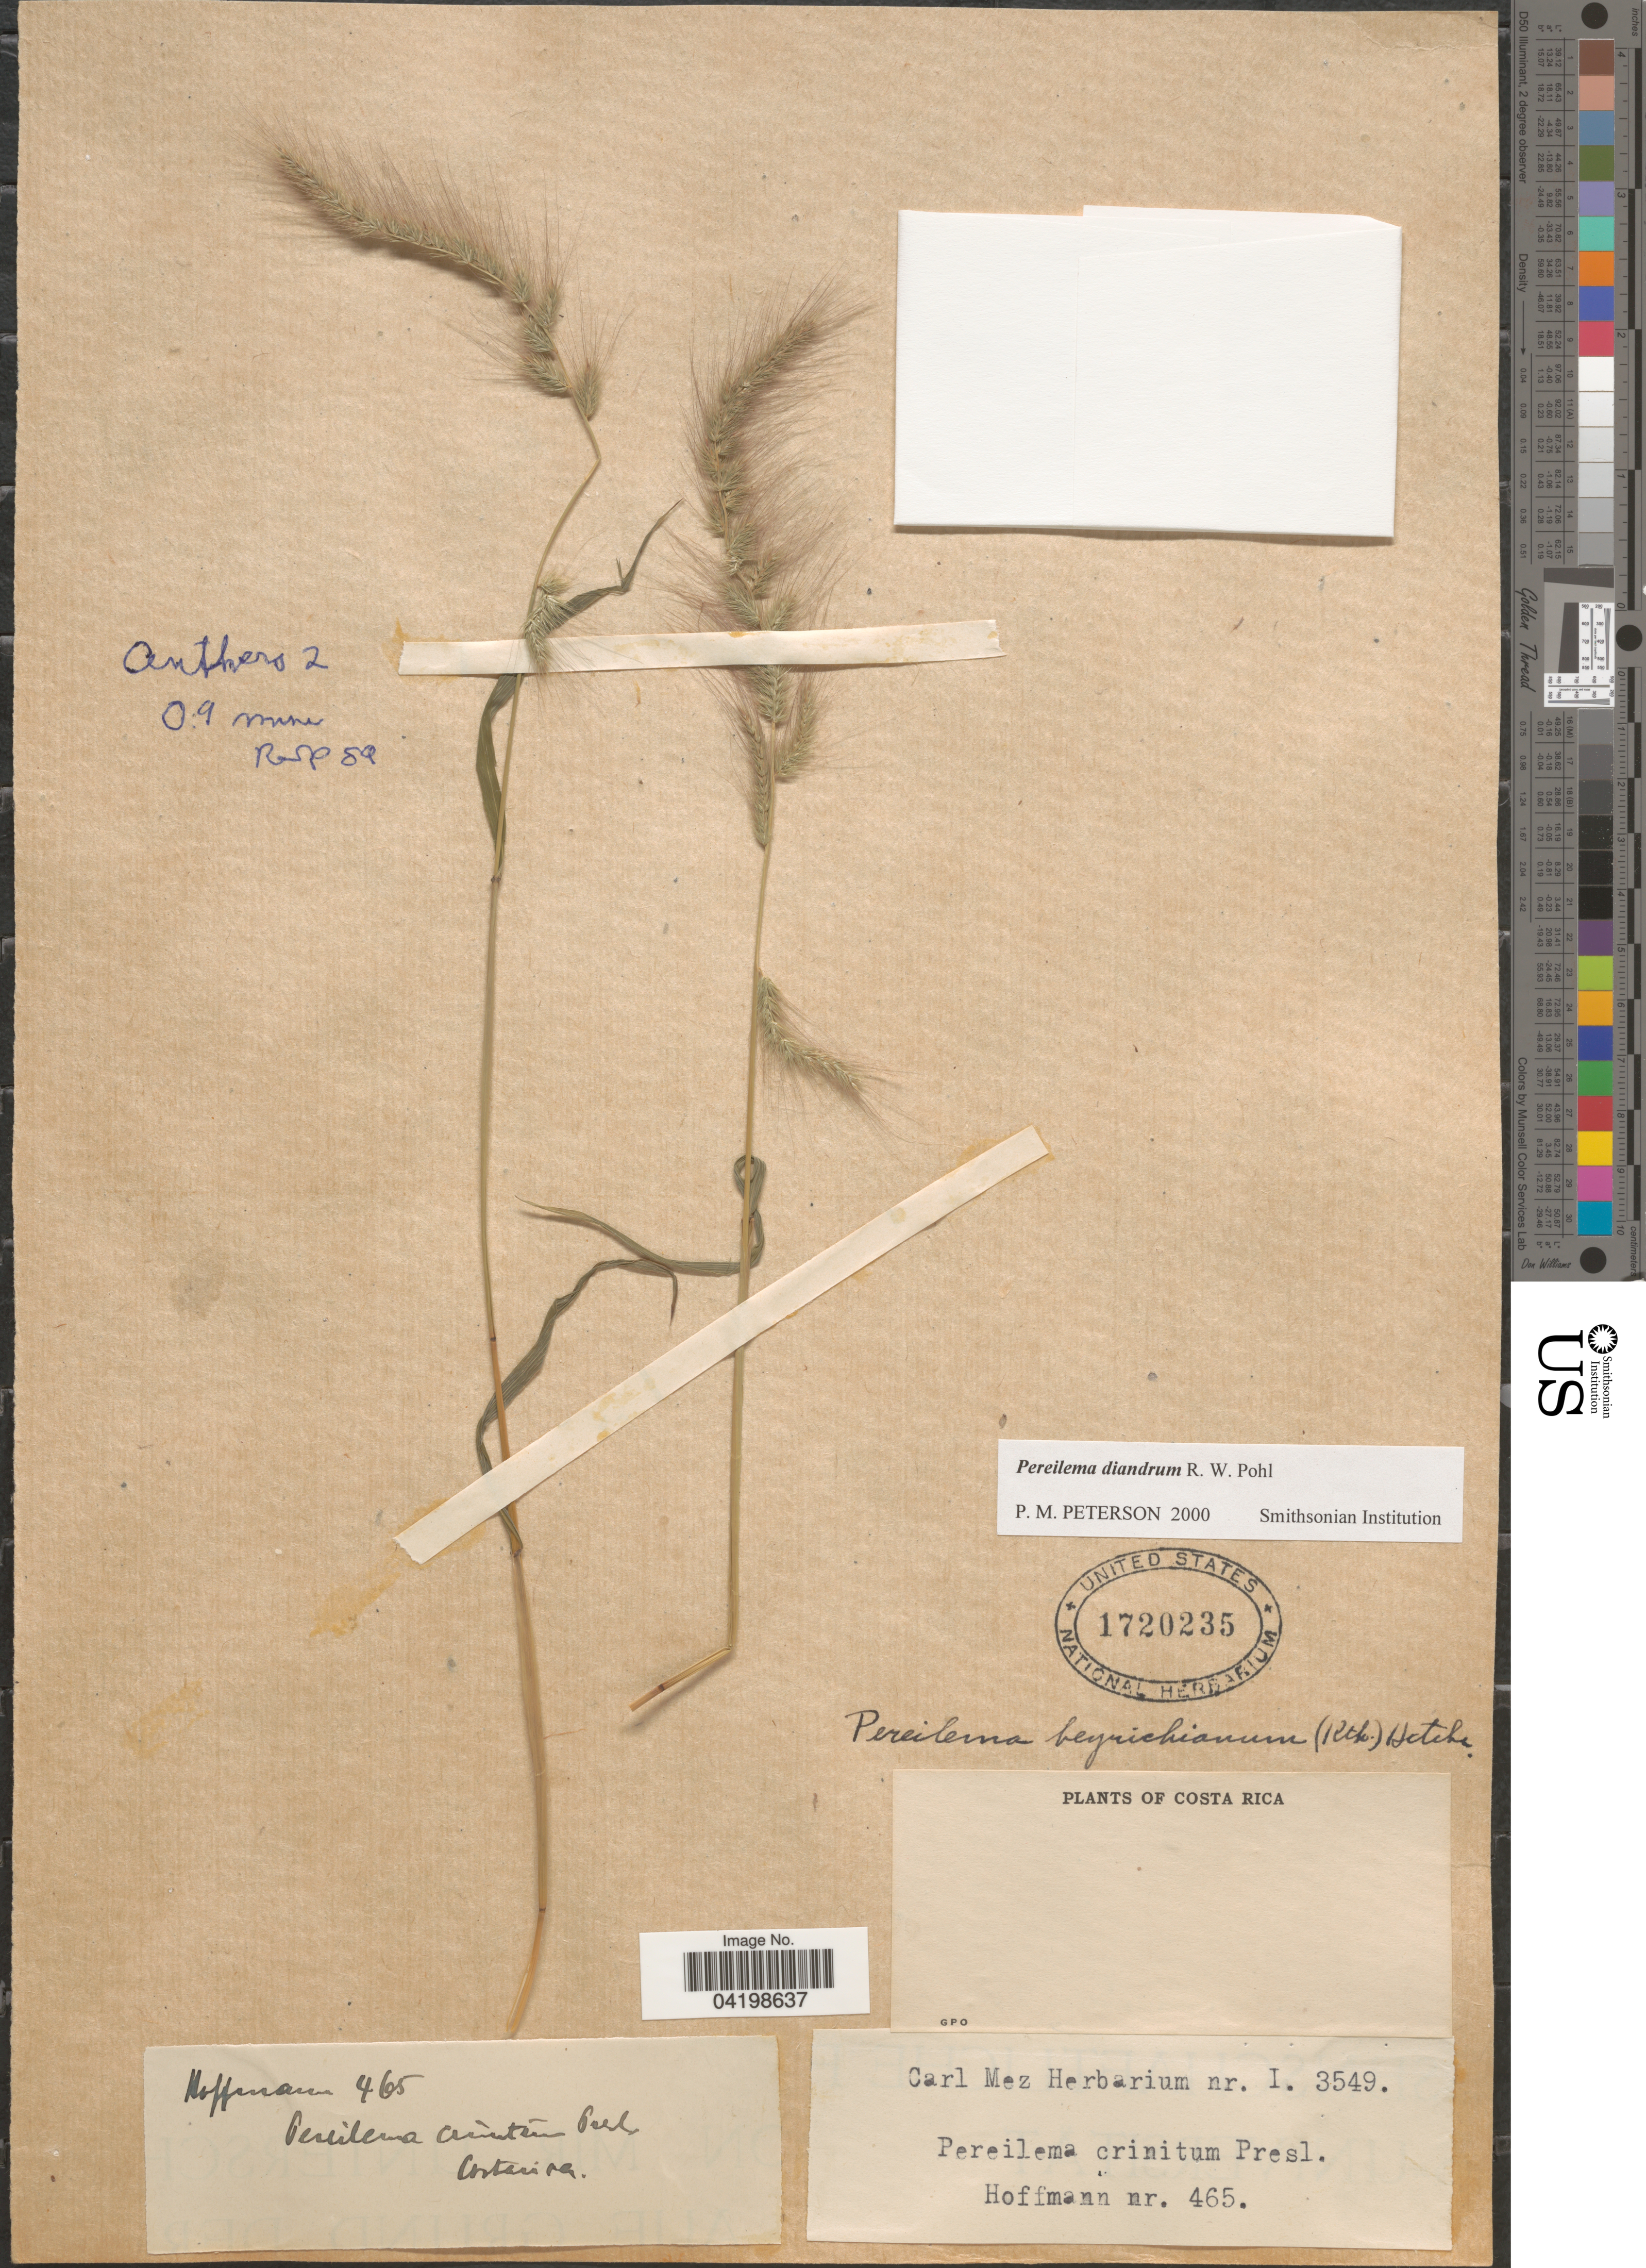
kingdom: Plantae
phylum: Tracheophyta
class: Liliopsida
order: Poales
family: Poaceae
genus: Muhlenbergia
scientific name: Muhlenbergia diandra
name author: (R.W. Pohl) Columbus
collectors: -. Hoffmann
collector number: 465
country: Costa Rica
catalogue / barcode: US 1720235